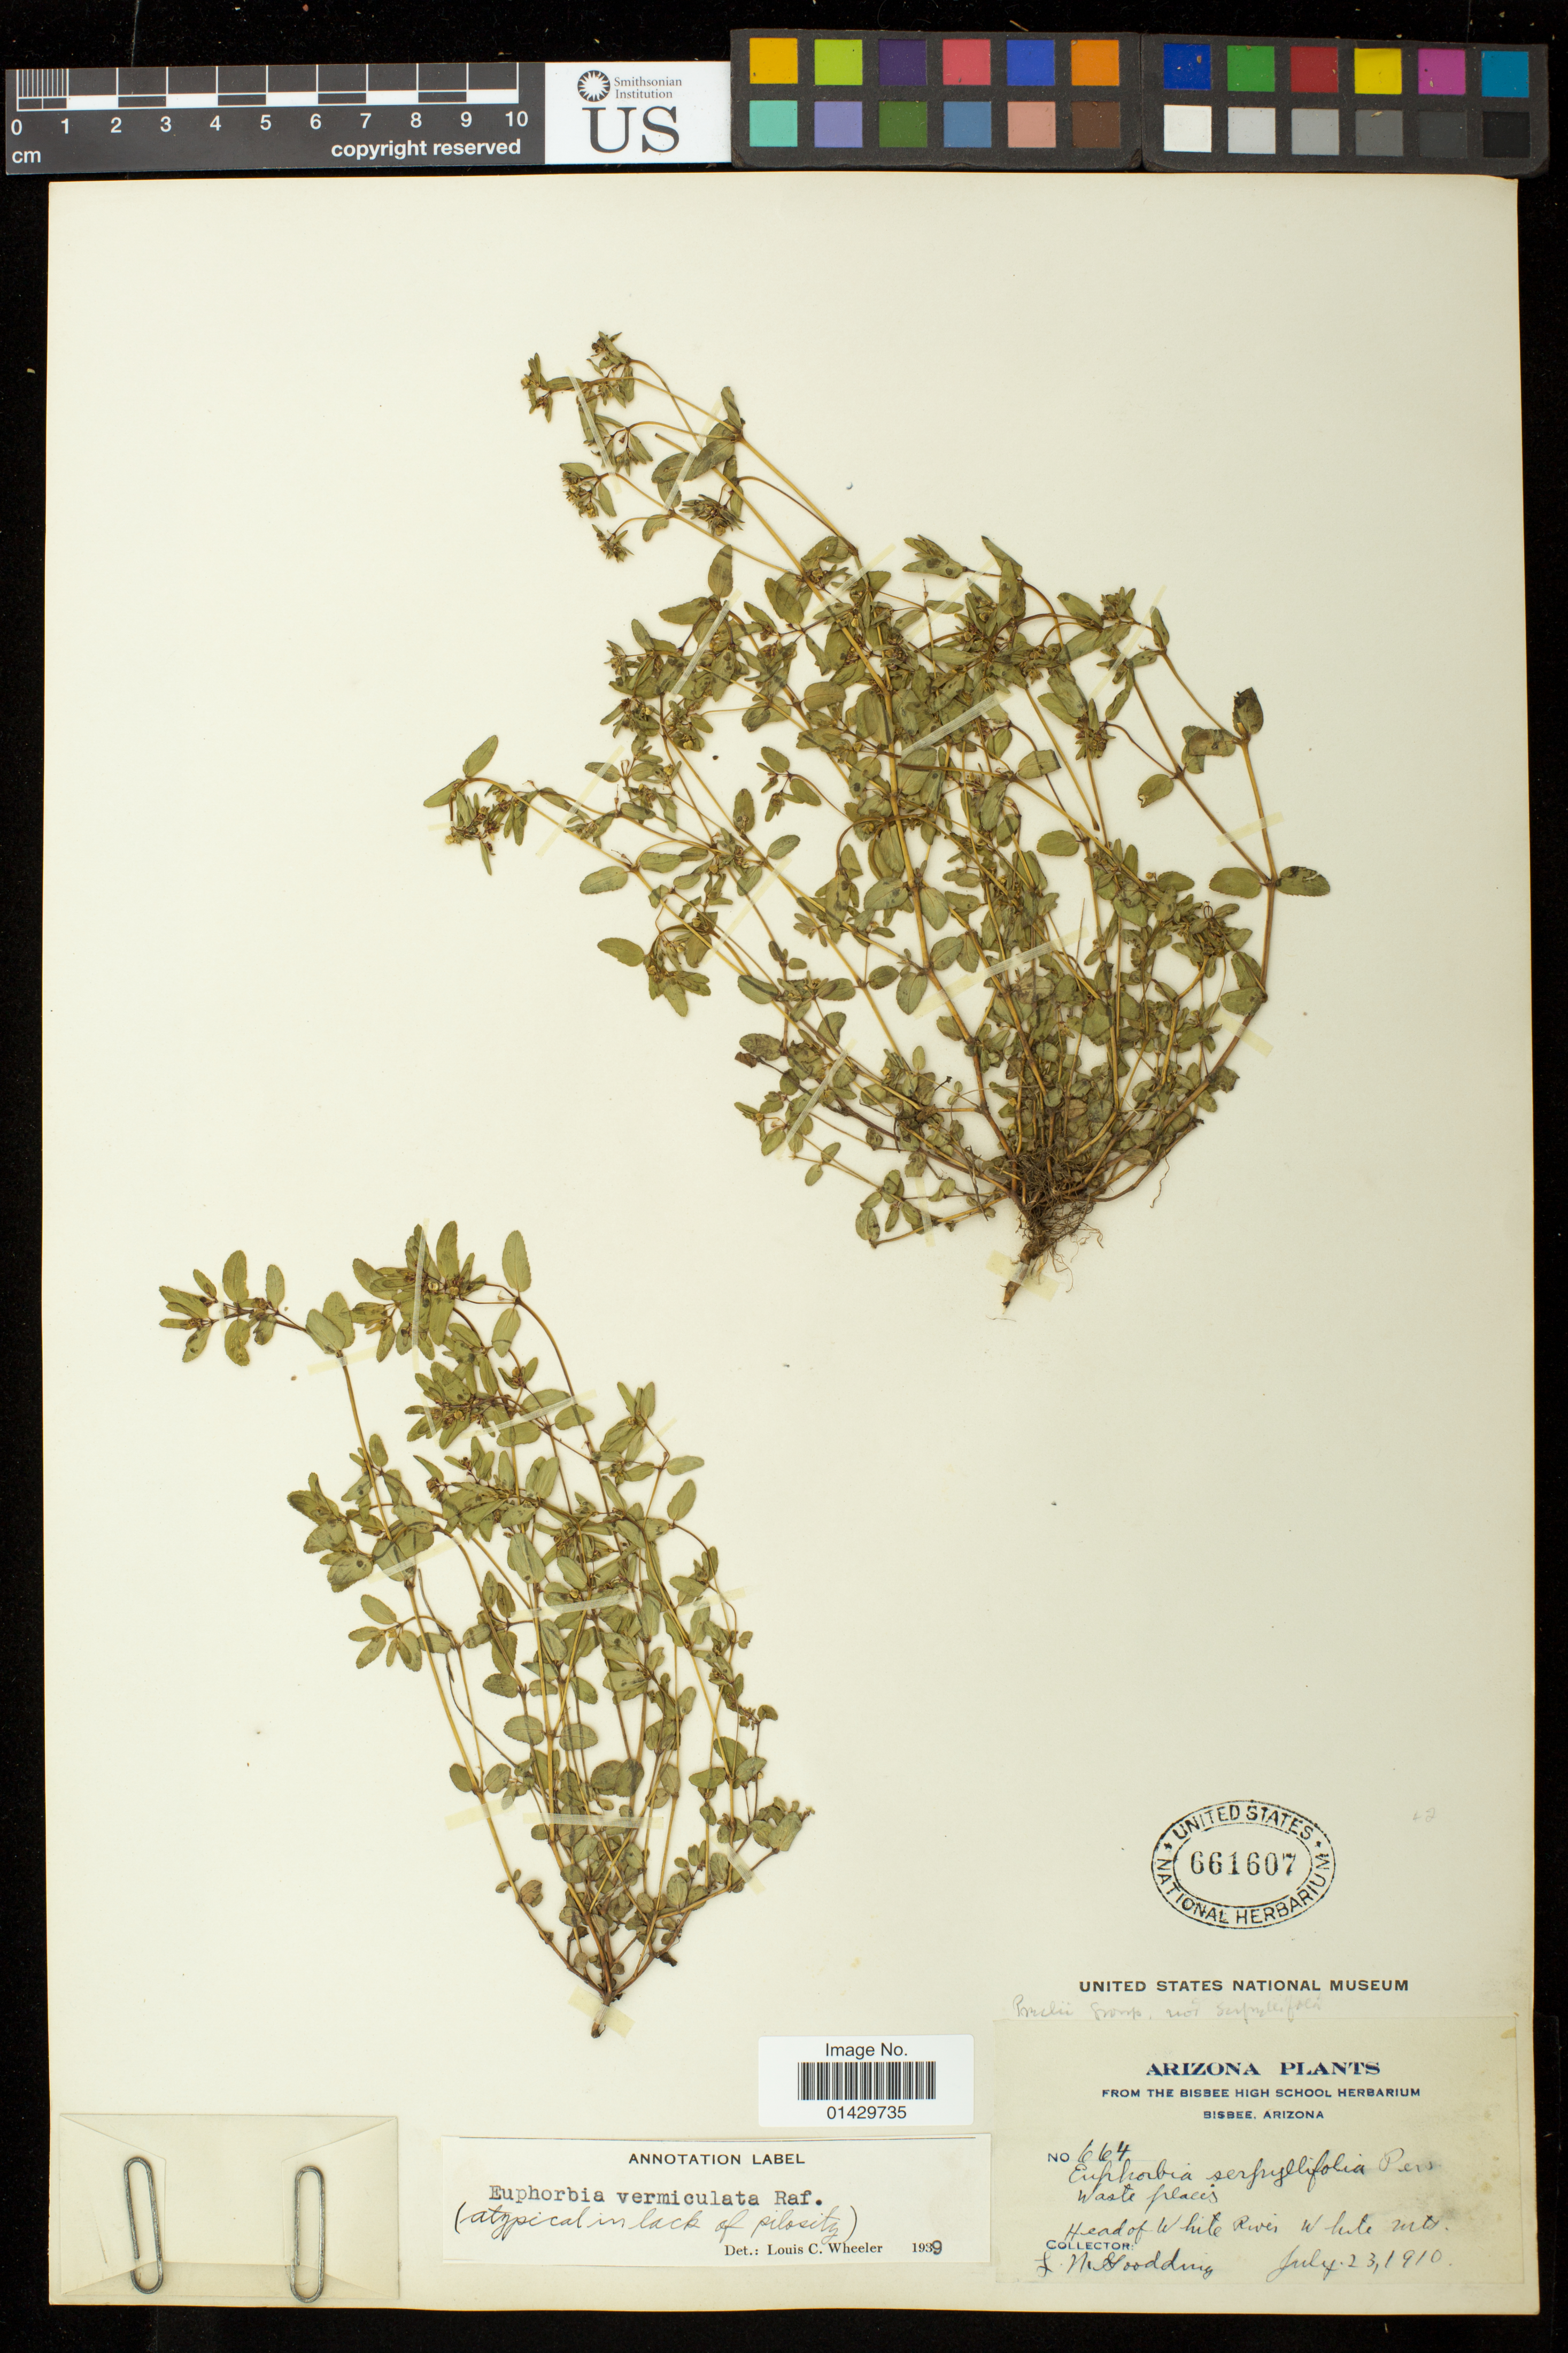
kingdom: Plantae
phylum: Tracheophyta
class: Magnoliopsida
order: Malpighiales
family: Euphorbiaceae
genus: Euphorbia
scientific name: Euphorbia vermiculata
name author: Raf.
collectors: L. N. Goodding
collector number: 664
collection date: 1910-07-23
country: United States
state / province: Arizona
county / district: Gila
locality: Head of White River, White Mts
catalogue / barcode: US 661607